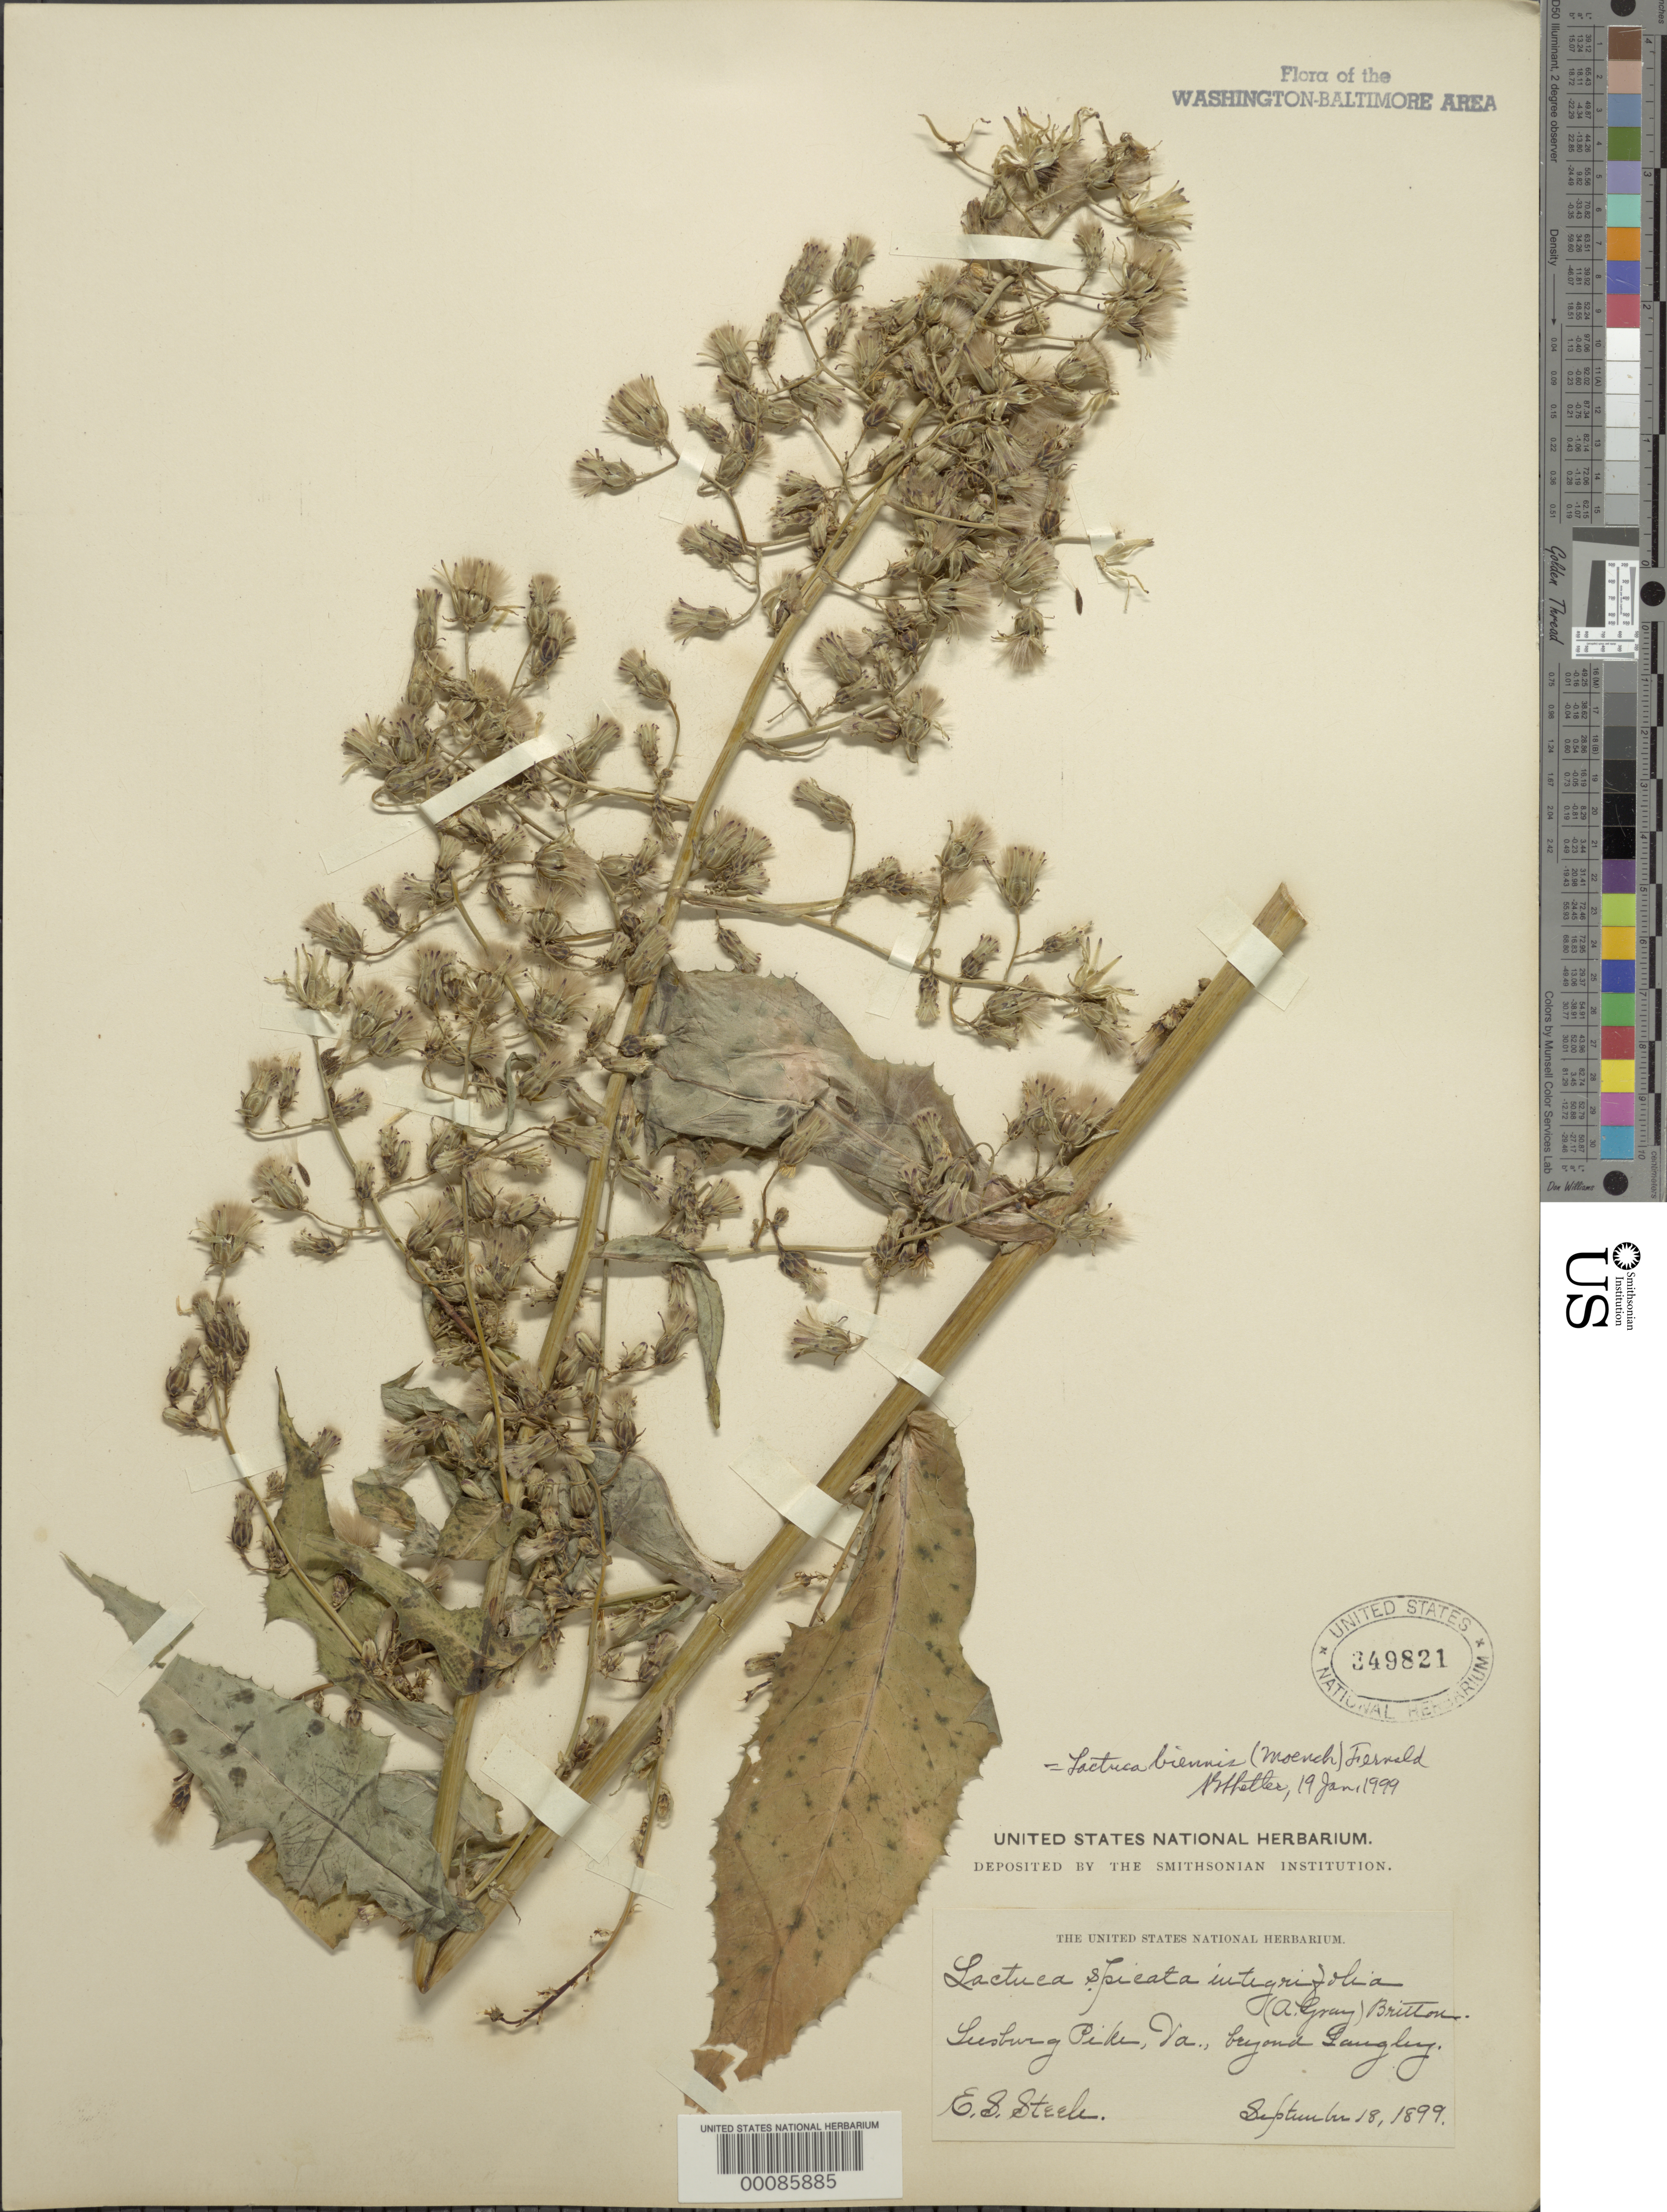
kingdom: Plantae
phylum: Tracheophyta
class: Magnoliopsida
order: Asterales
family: Asteraceae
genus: Lactuca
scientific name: Lactuca biennis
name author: (Moench) Fernald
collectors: E. Steele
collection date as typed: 18 Sep 1899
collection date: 1899-09-18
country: United States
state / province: Virginia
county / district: Fairfax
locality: Leesburg Pike beyond Langley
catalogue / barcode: US 349821